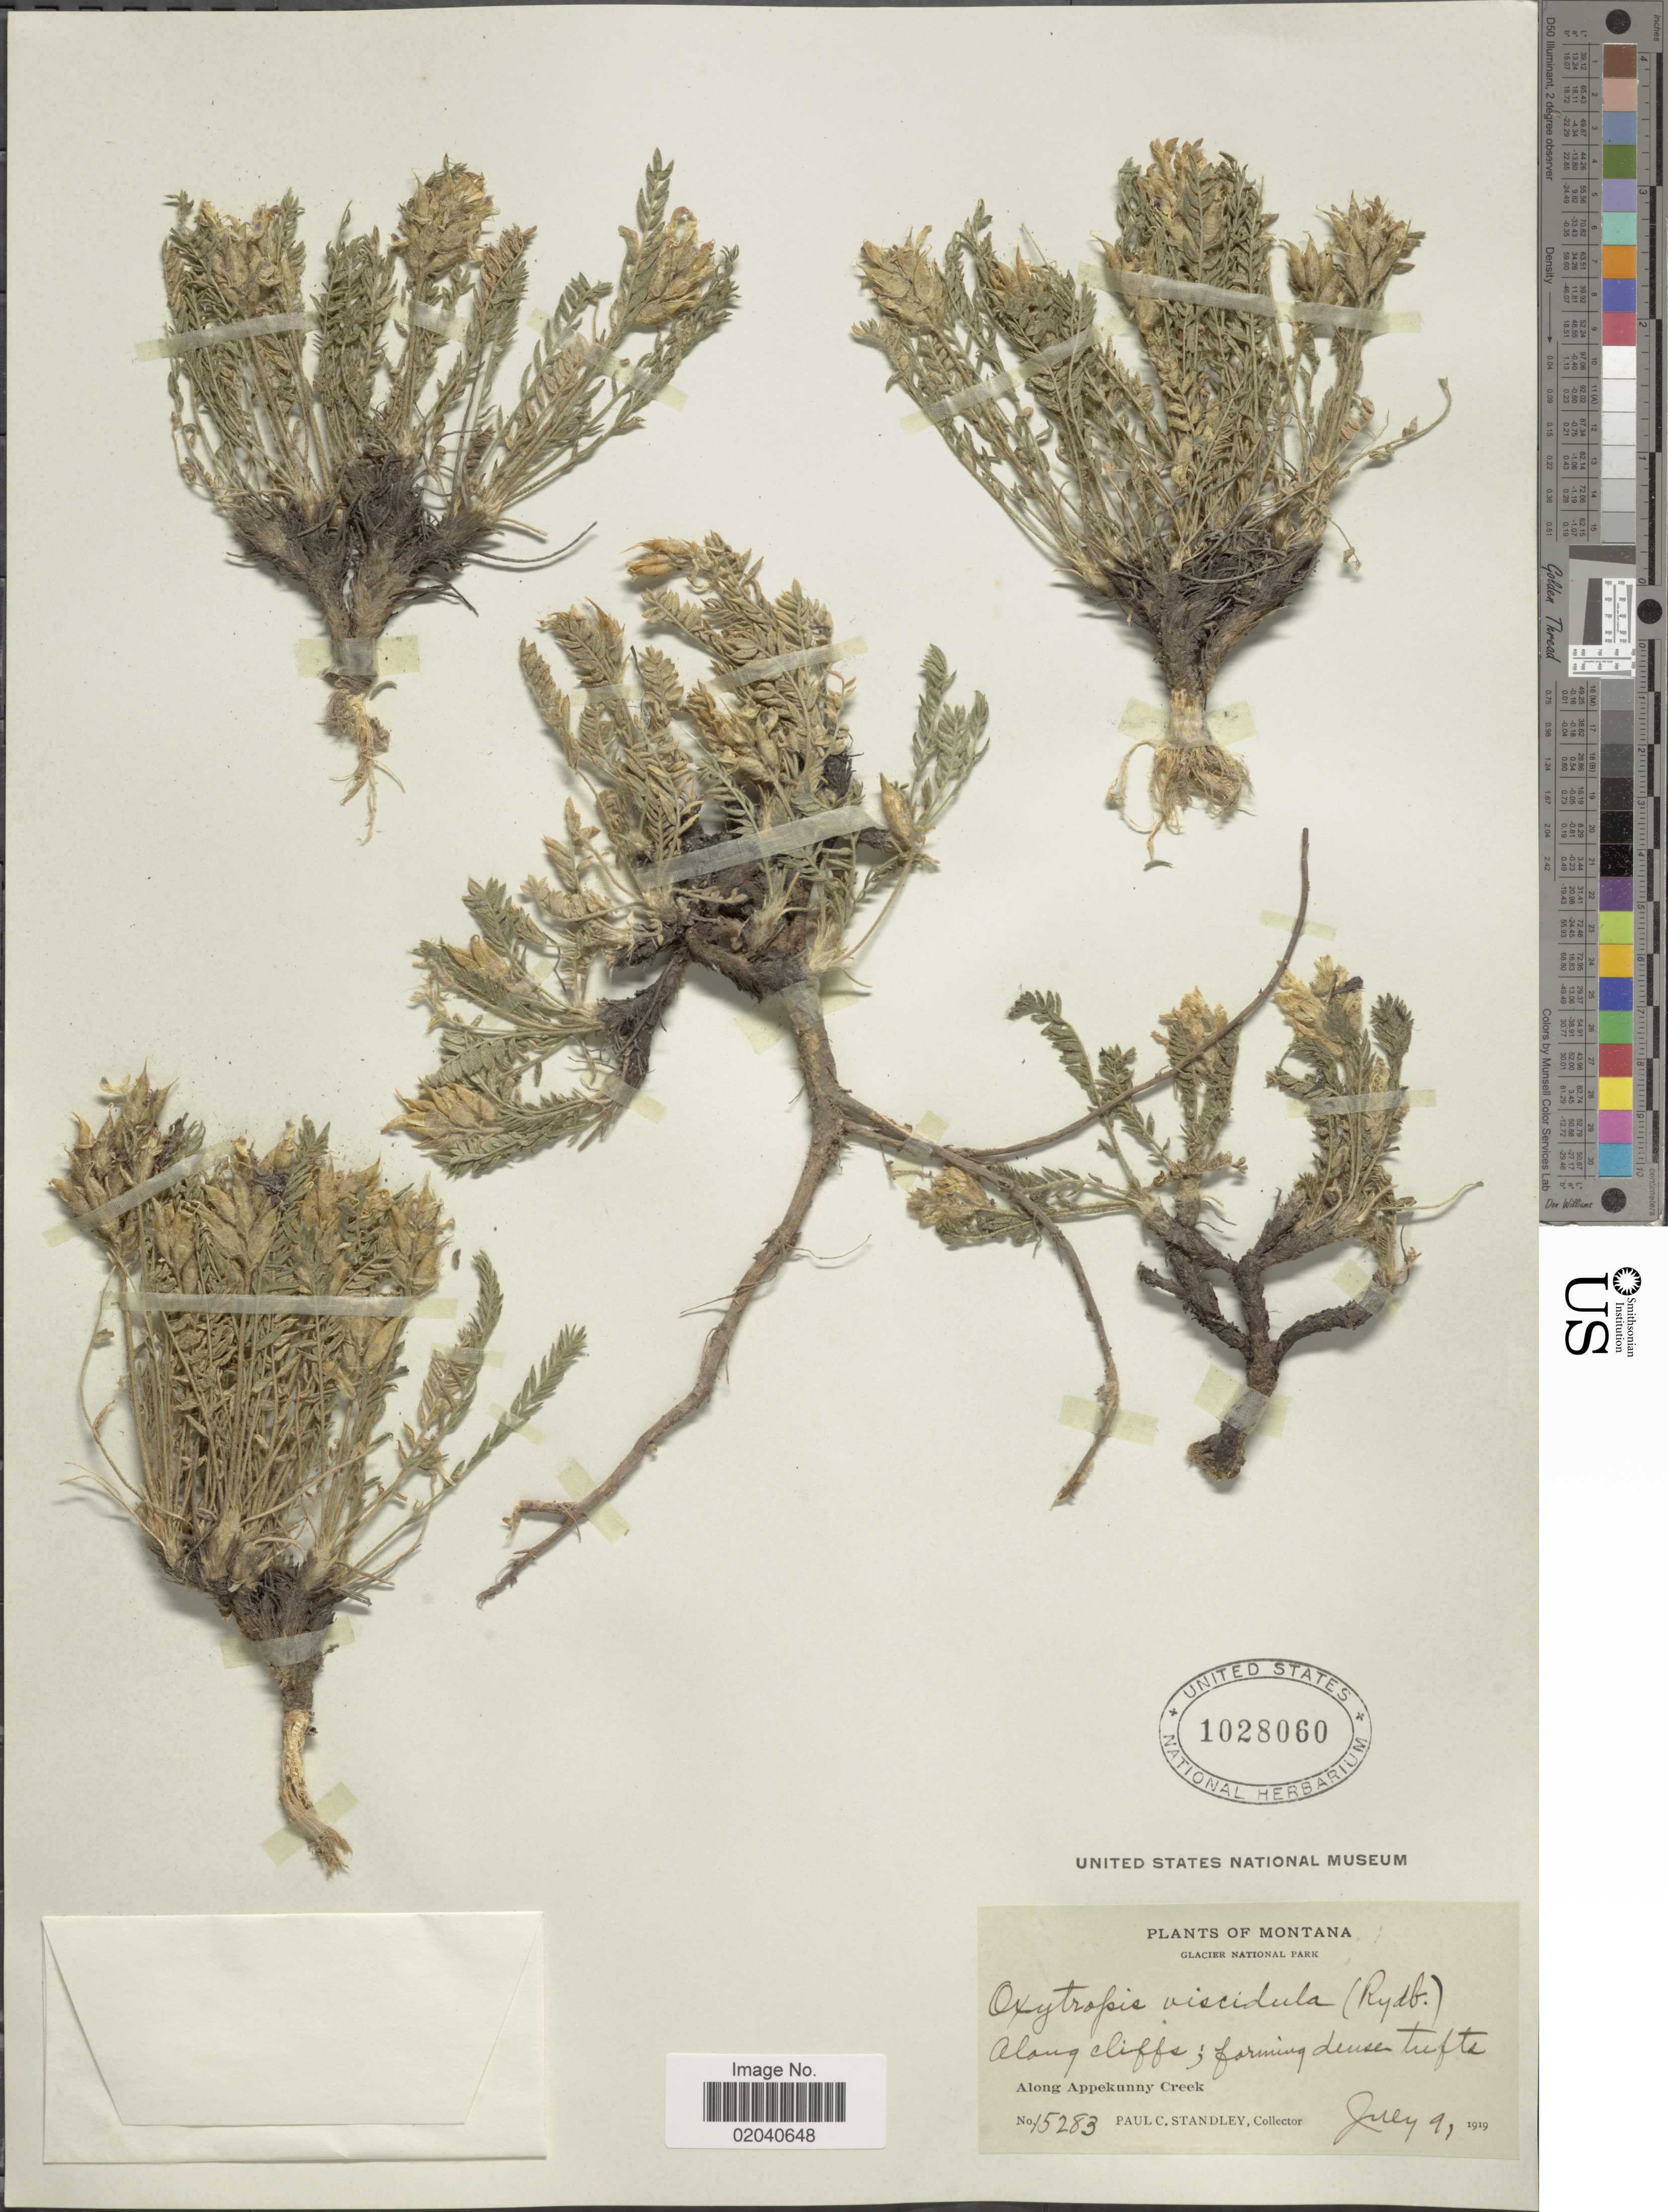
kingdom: Plantae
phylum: Tracheophyta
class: Magnoliopsida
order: Fabales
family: Fabaceae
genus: Oxytropis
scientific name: Oxytropis viscida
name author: Nutt.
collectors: P. C. Standley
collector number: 15283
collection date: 1919-07-09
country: United States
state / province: Montana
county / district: Glacier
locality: Glacier National Park, along Appekunny Creek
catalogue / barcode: US 1028060